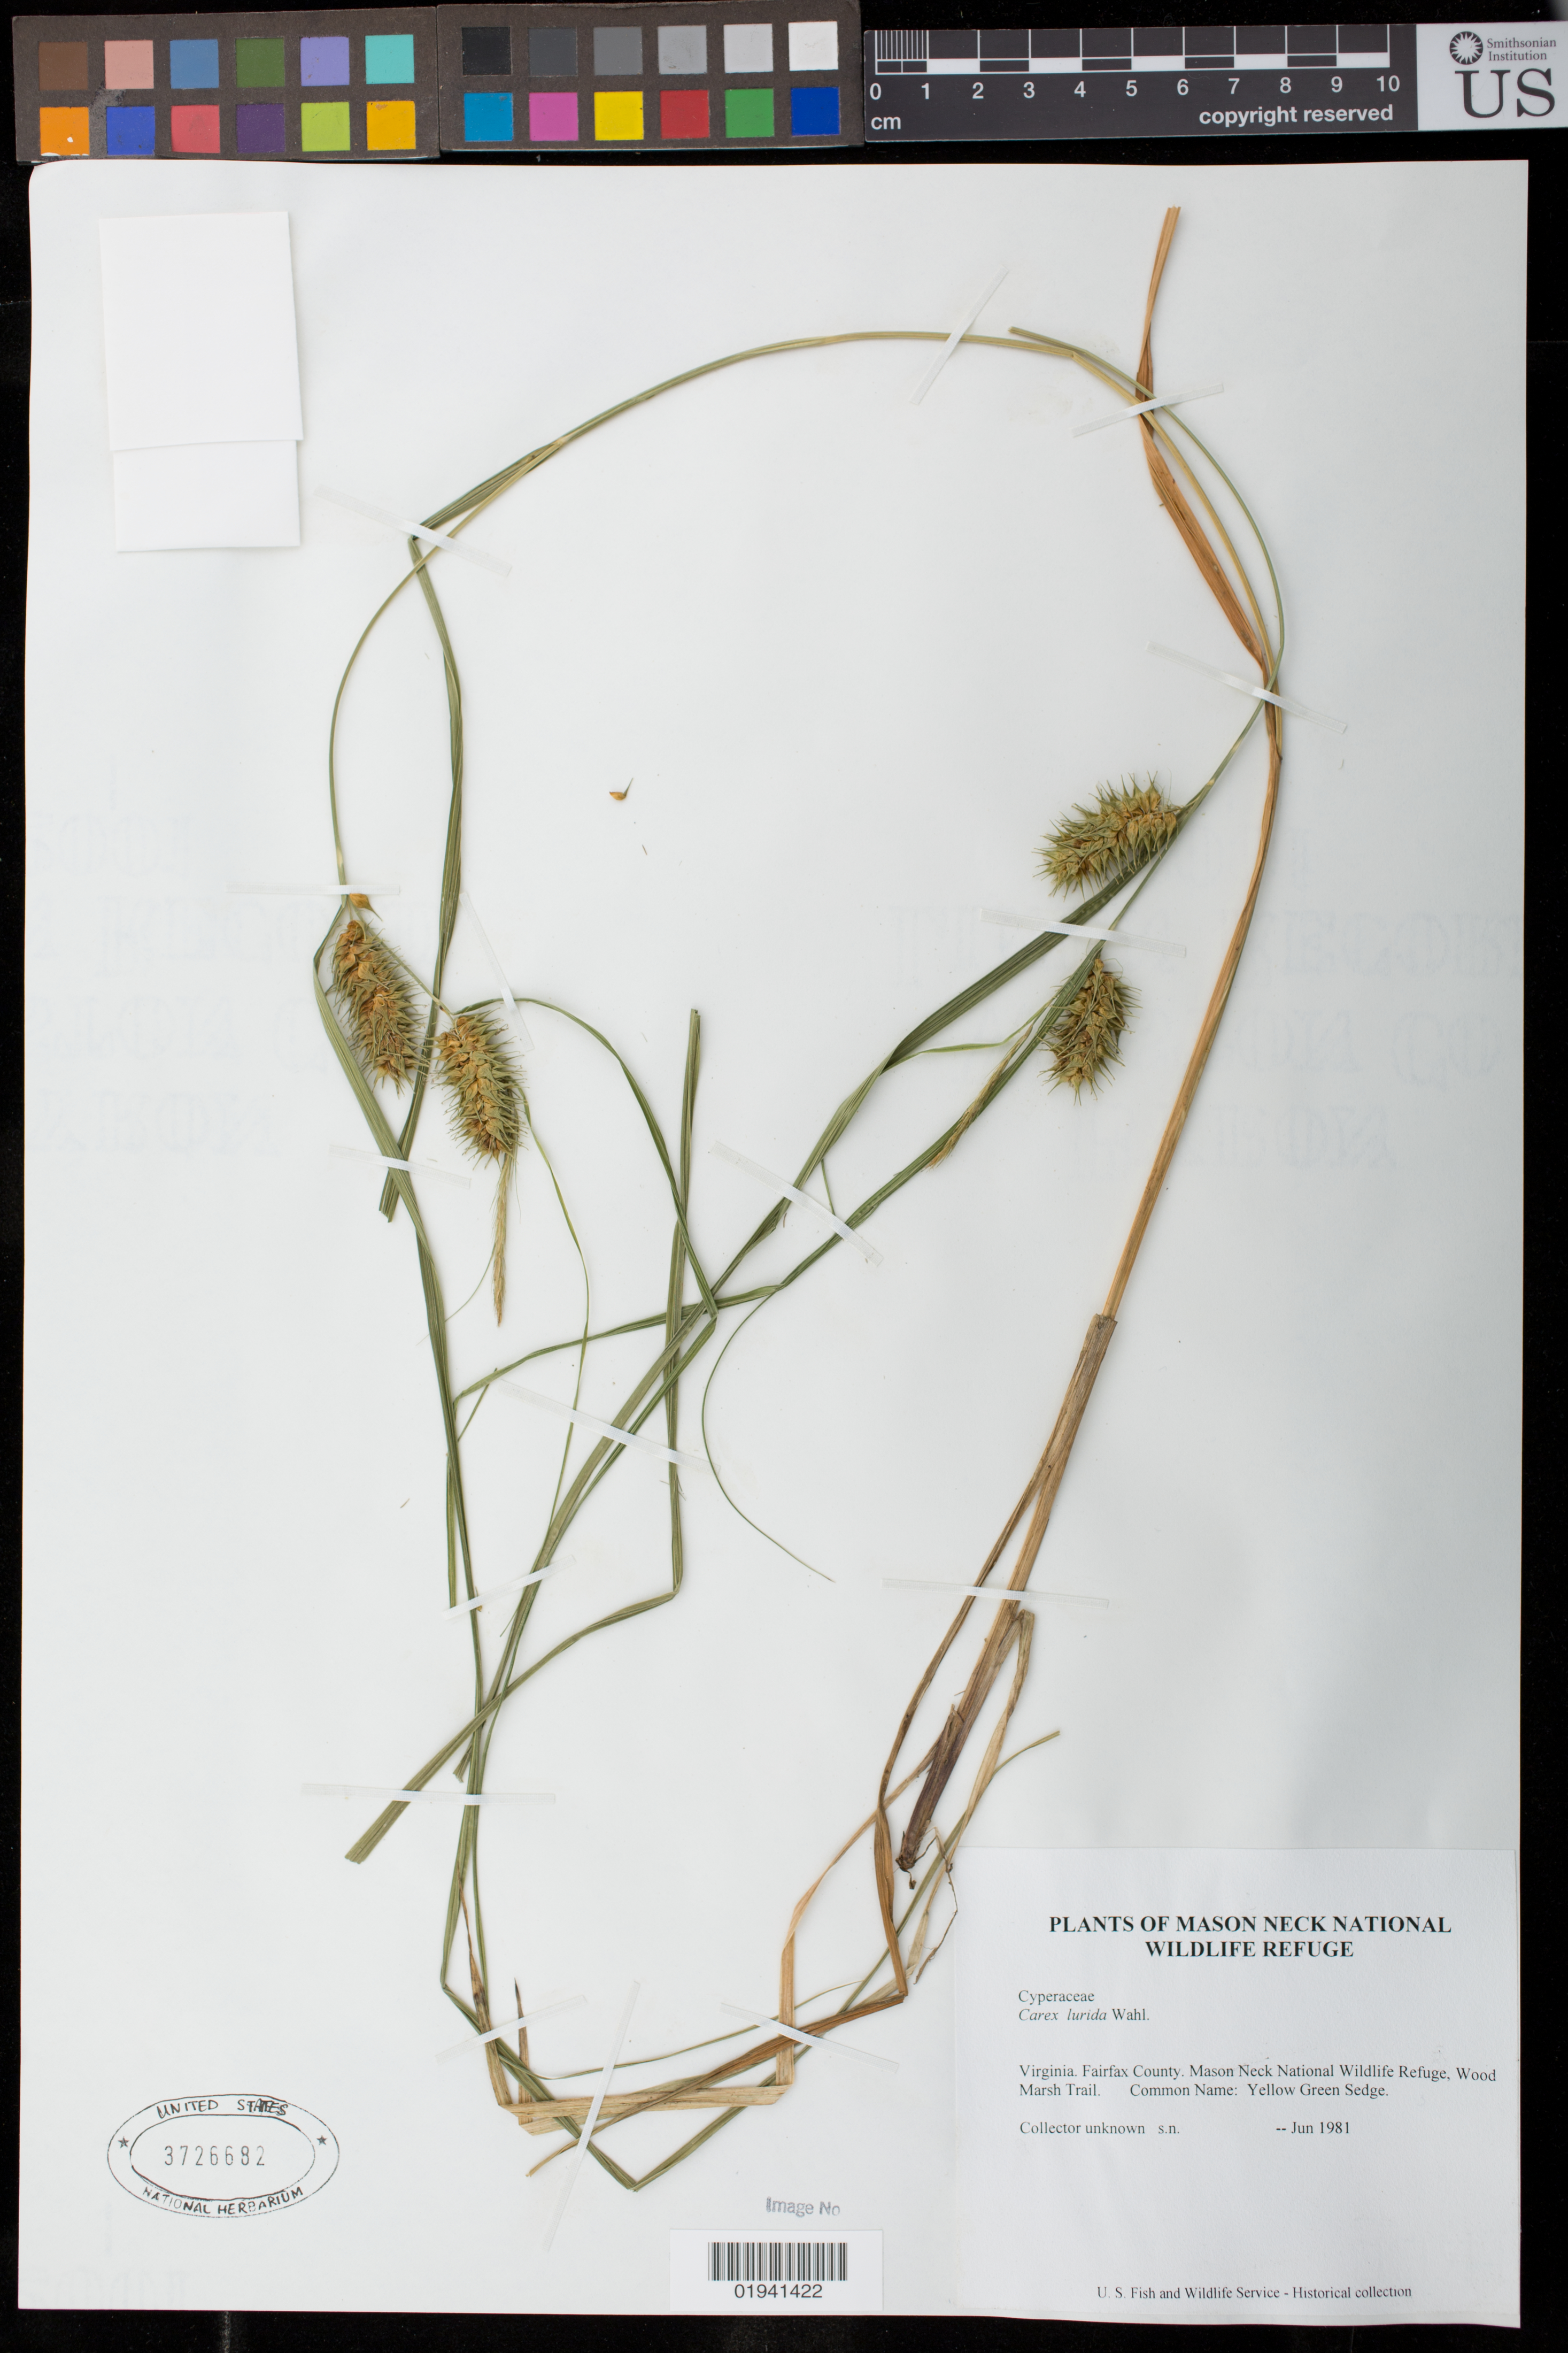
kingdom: Plantae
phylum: Tracheophyta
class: Liliopsida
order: Poales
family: Cyperaceae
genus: Carex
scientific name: Carex lurida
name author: Wahlenb.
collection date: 1981-06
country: United States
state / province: Virginia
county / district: Fairfax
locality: Mason Neck National Wildlife Refuge, Wood Marsh Trail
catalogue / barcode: US 3726682